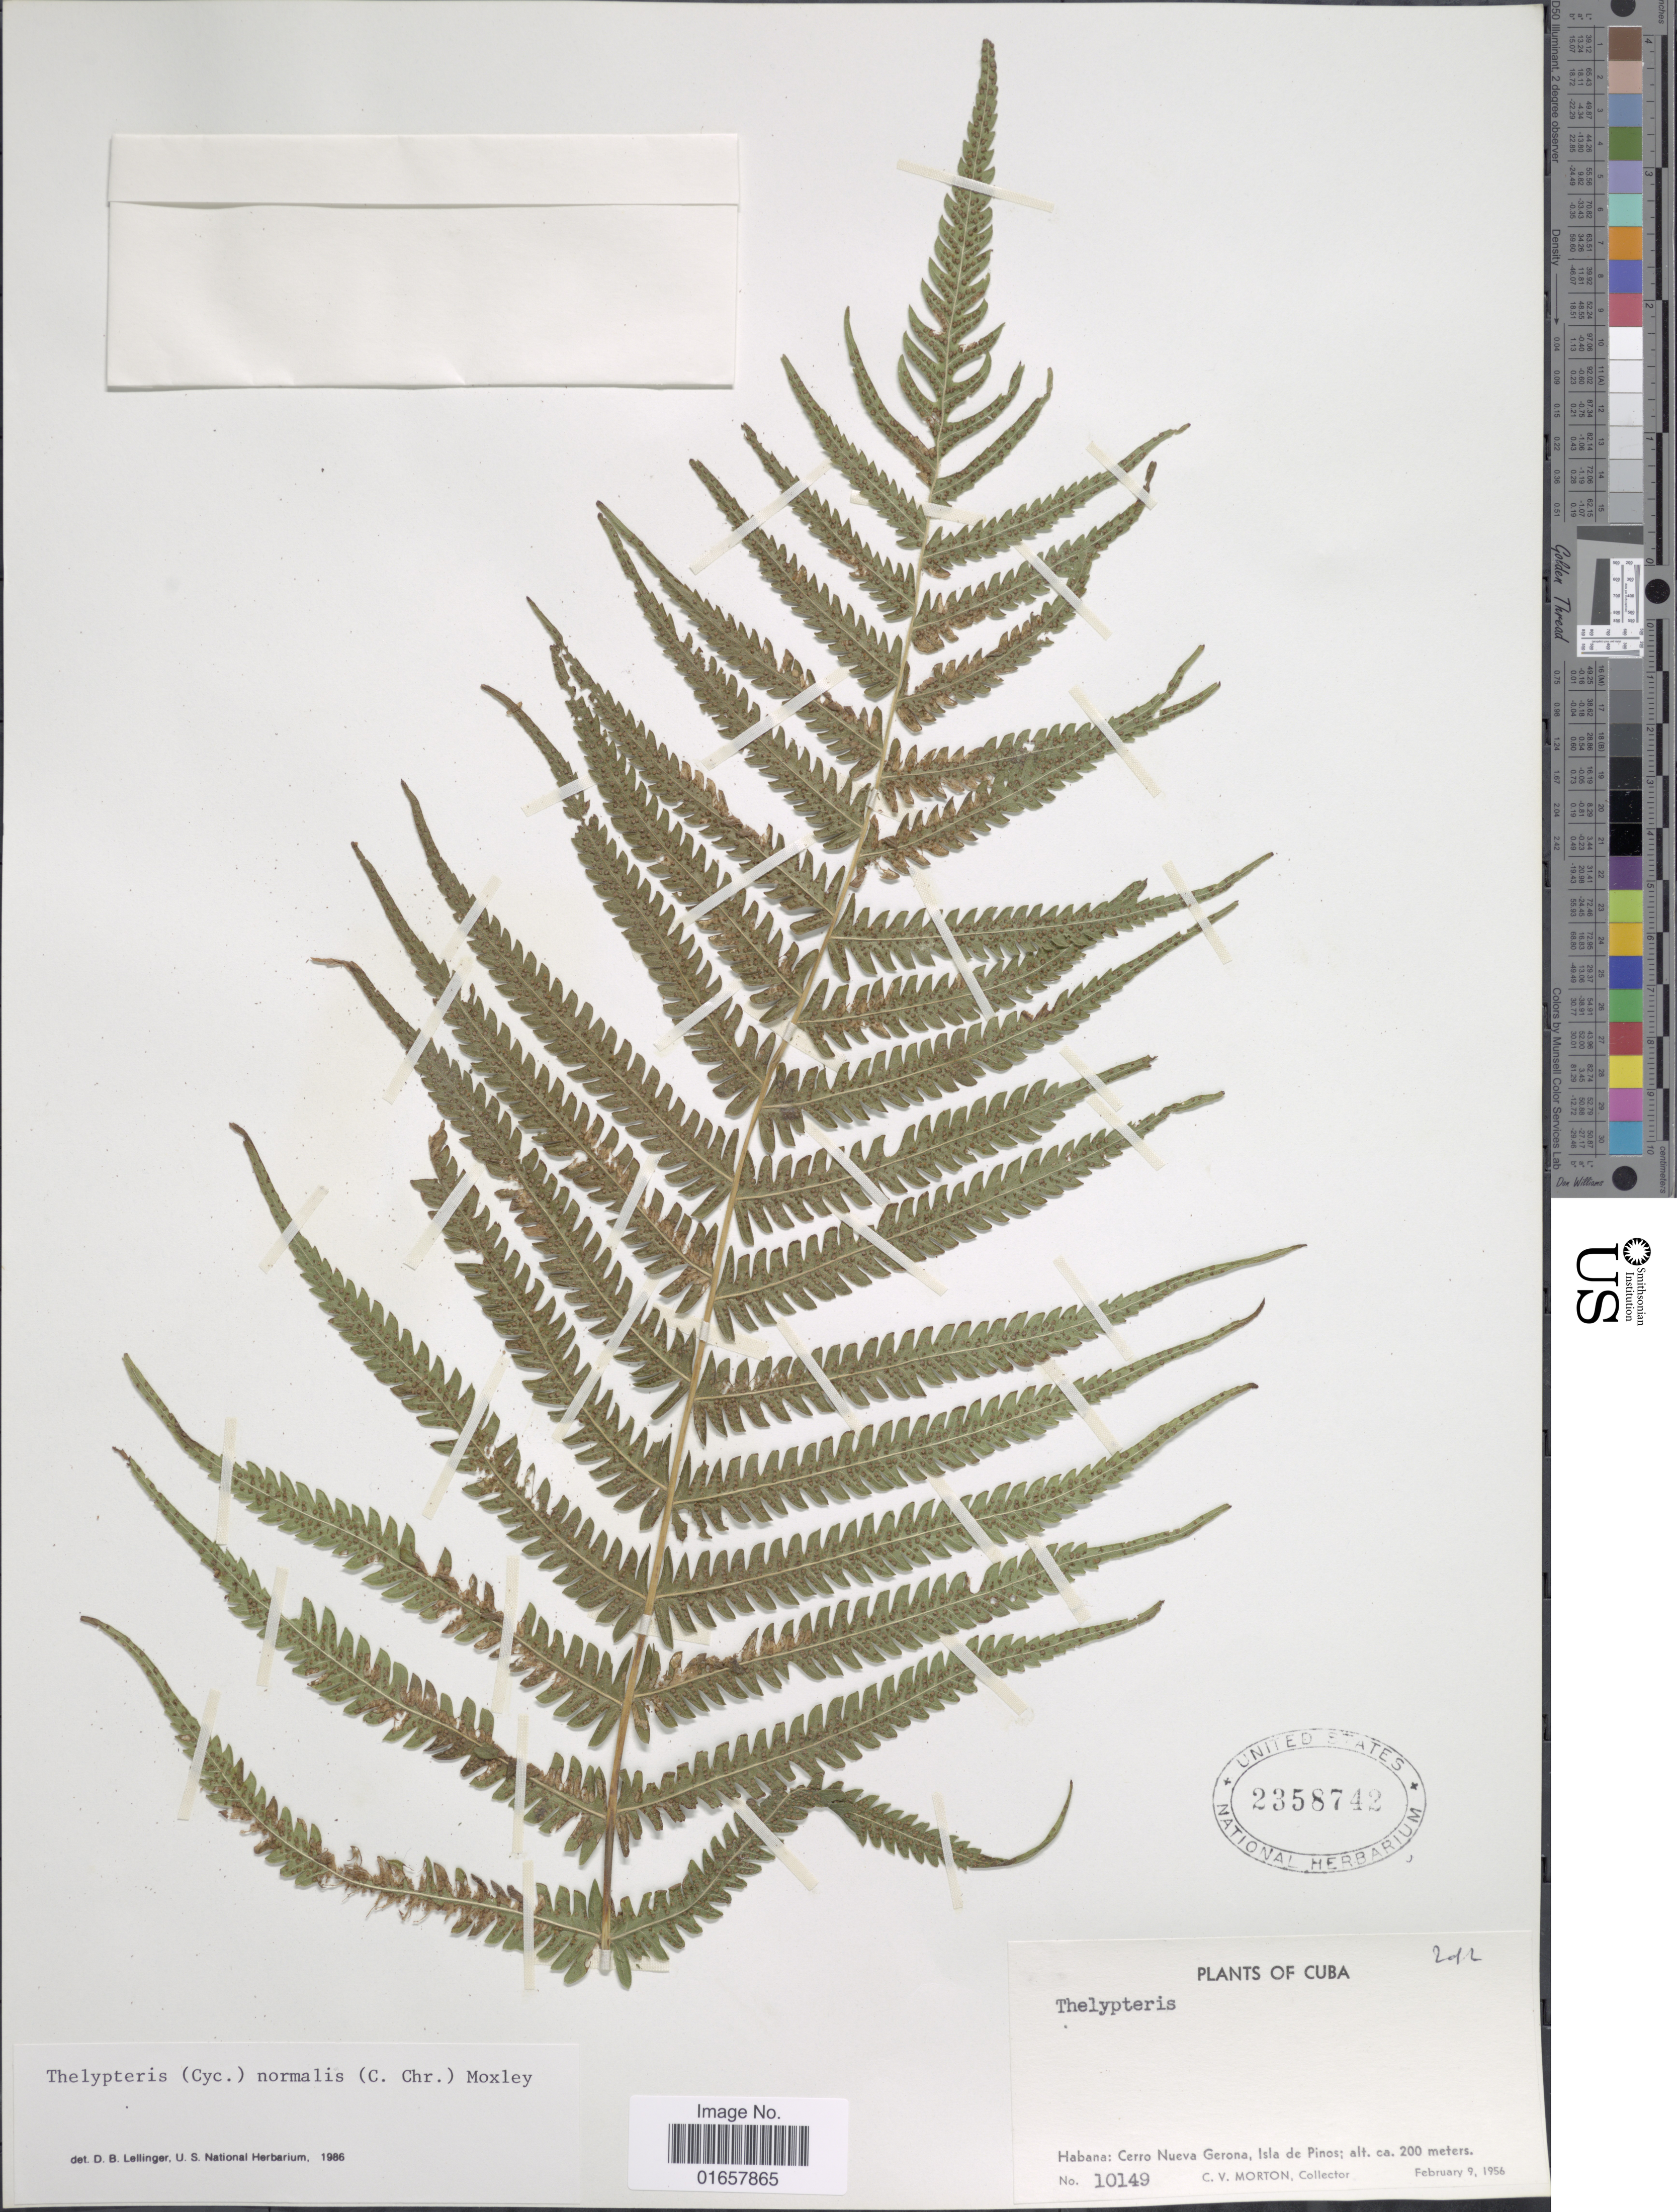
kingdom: Plantae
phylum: Tracheophyta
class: Polypodiopsida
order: Polypodiales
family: Thelypteridaceae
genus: Christella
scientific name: Christella kunthii comb. ined.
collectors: C. V. Morton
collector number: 10149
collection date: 1956-02-09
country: Cuba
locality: Cuba, Habana: Cerro Nueva Gerona, Isla de Pinos.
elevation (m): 200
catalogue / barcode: US 2358742